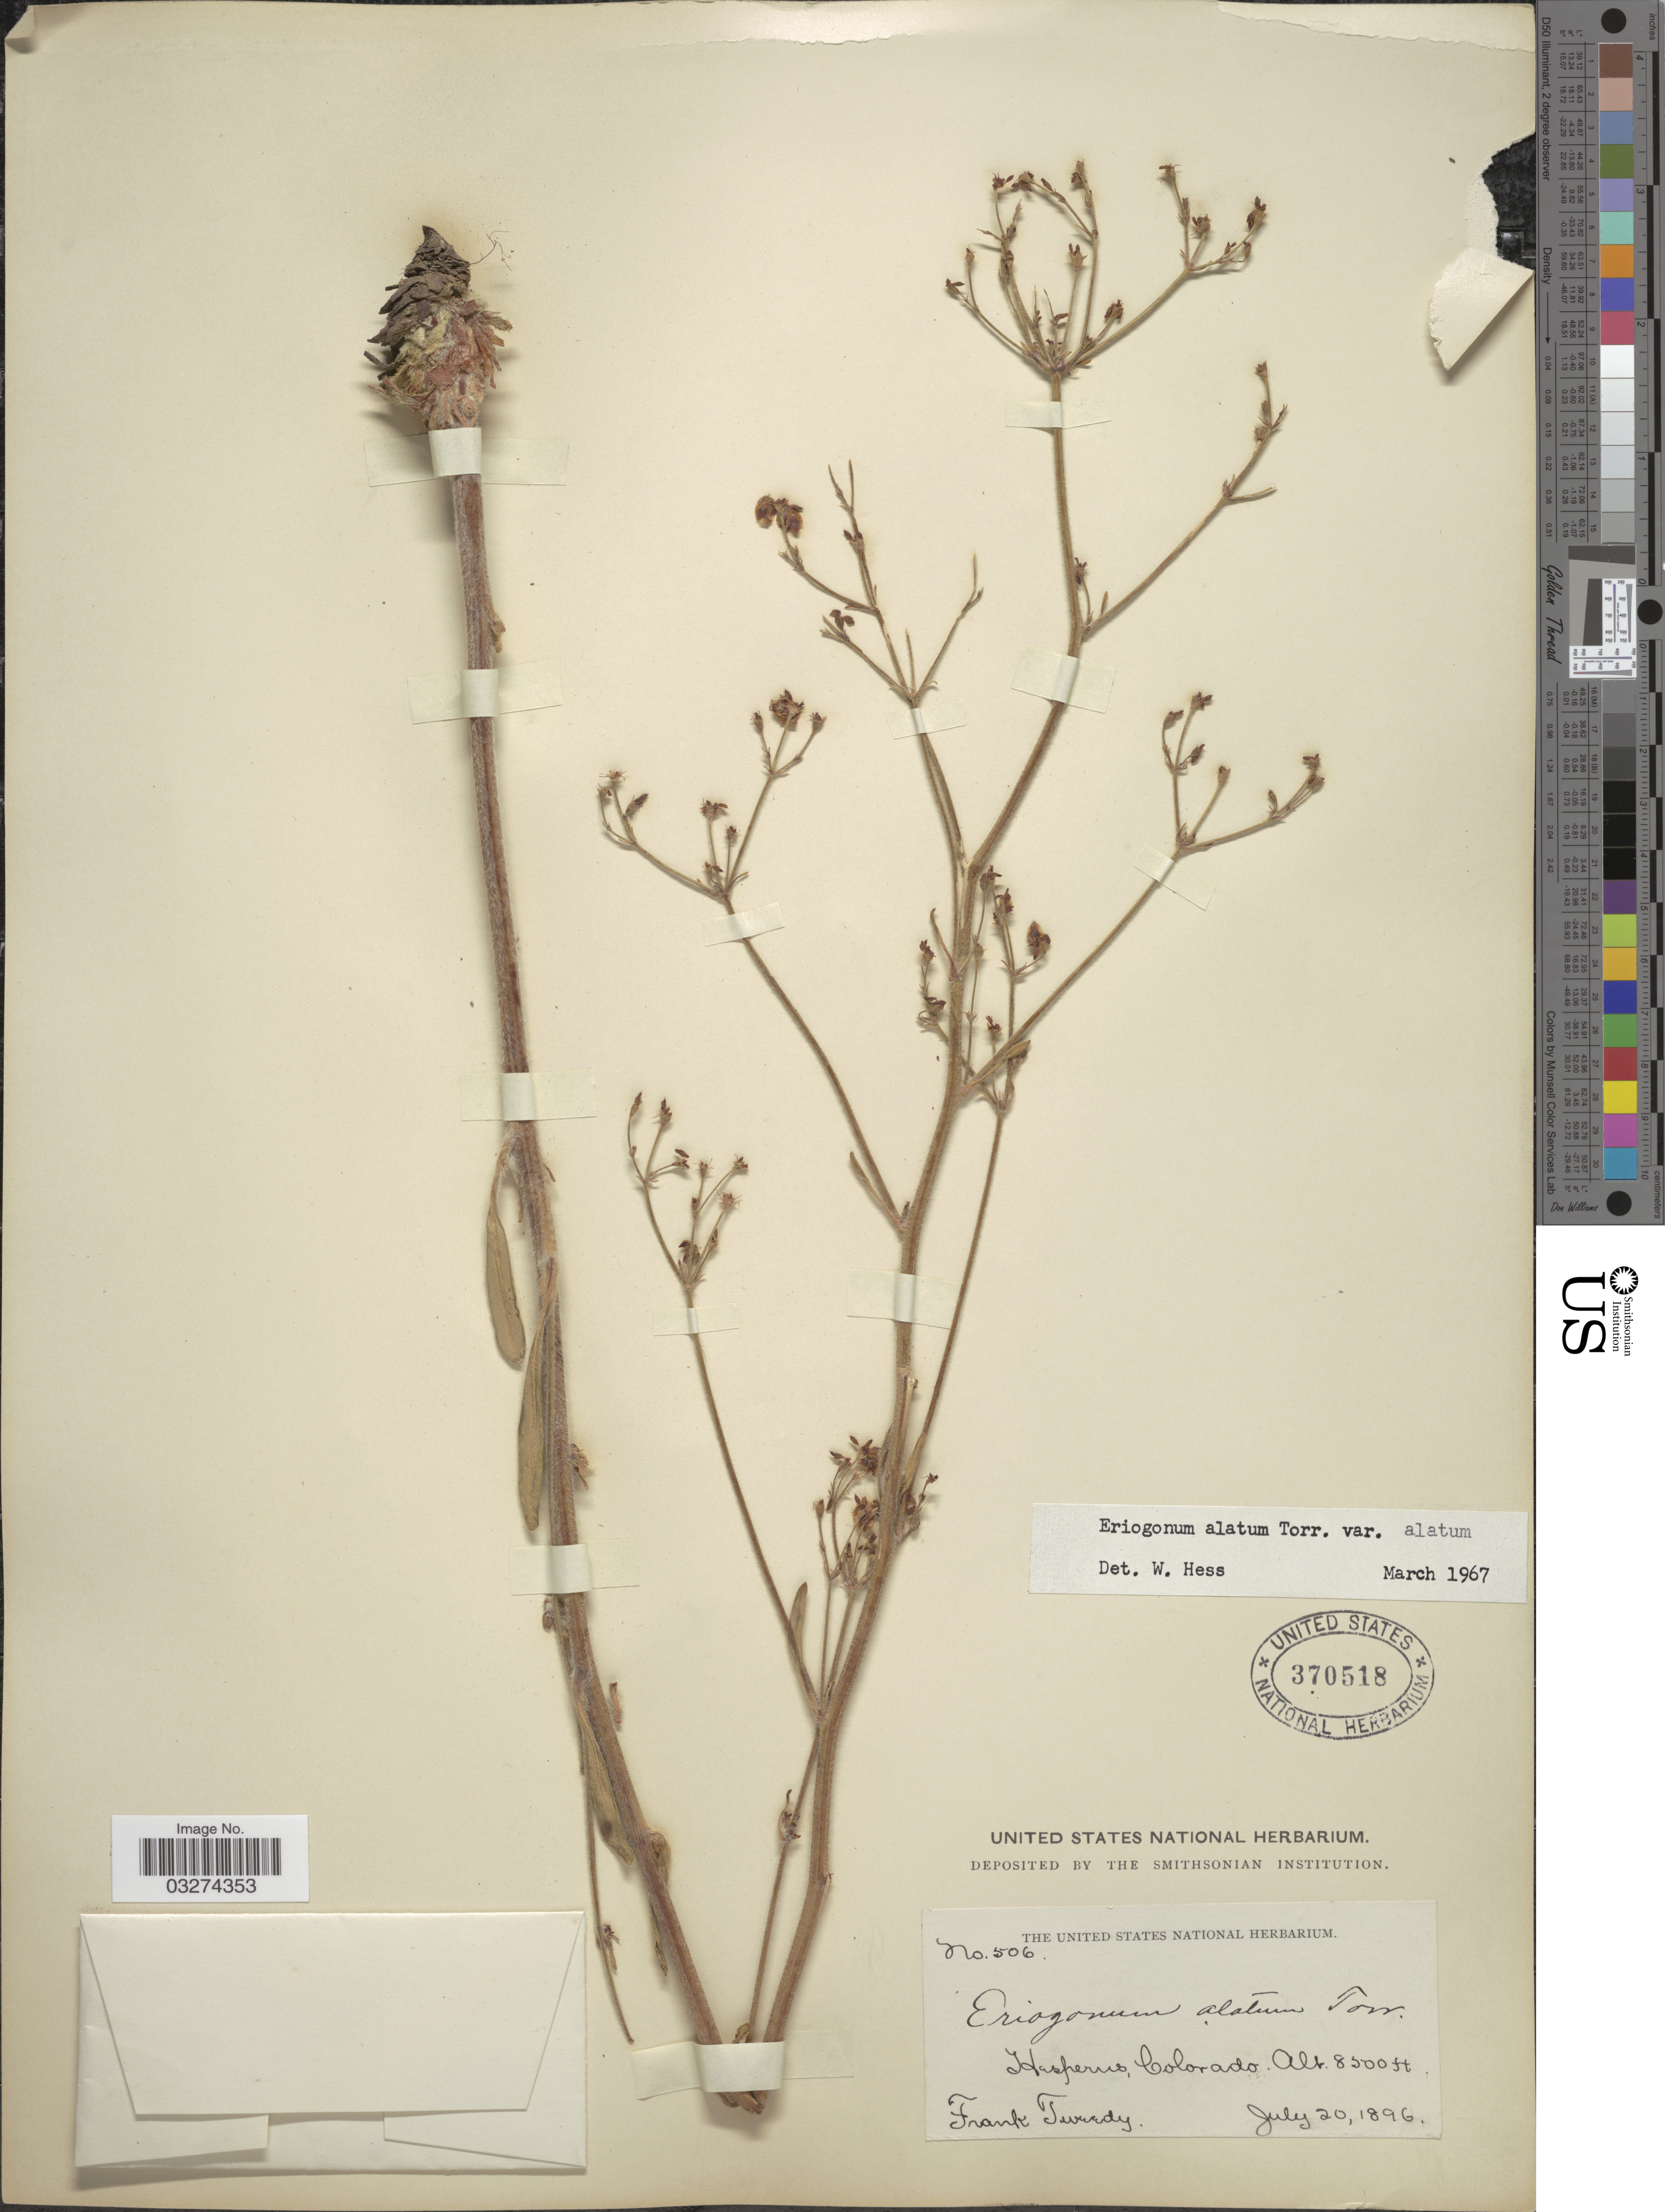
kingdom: Plantae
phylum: Tracheophyta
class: Magnoliopsida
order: Caryophyllales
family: Polygonaceae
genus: Eriogonum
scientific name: Eriogonum alatum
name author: Torr.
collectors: F. Tweedy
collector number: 506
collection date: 1896-07-20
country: United States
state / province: Colorado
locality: Hesperus.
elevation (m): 2591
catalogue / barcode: US 370518